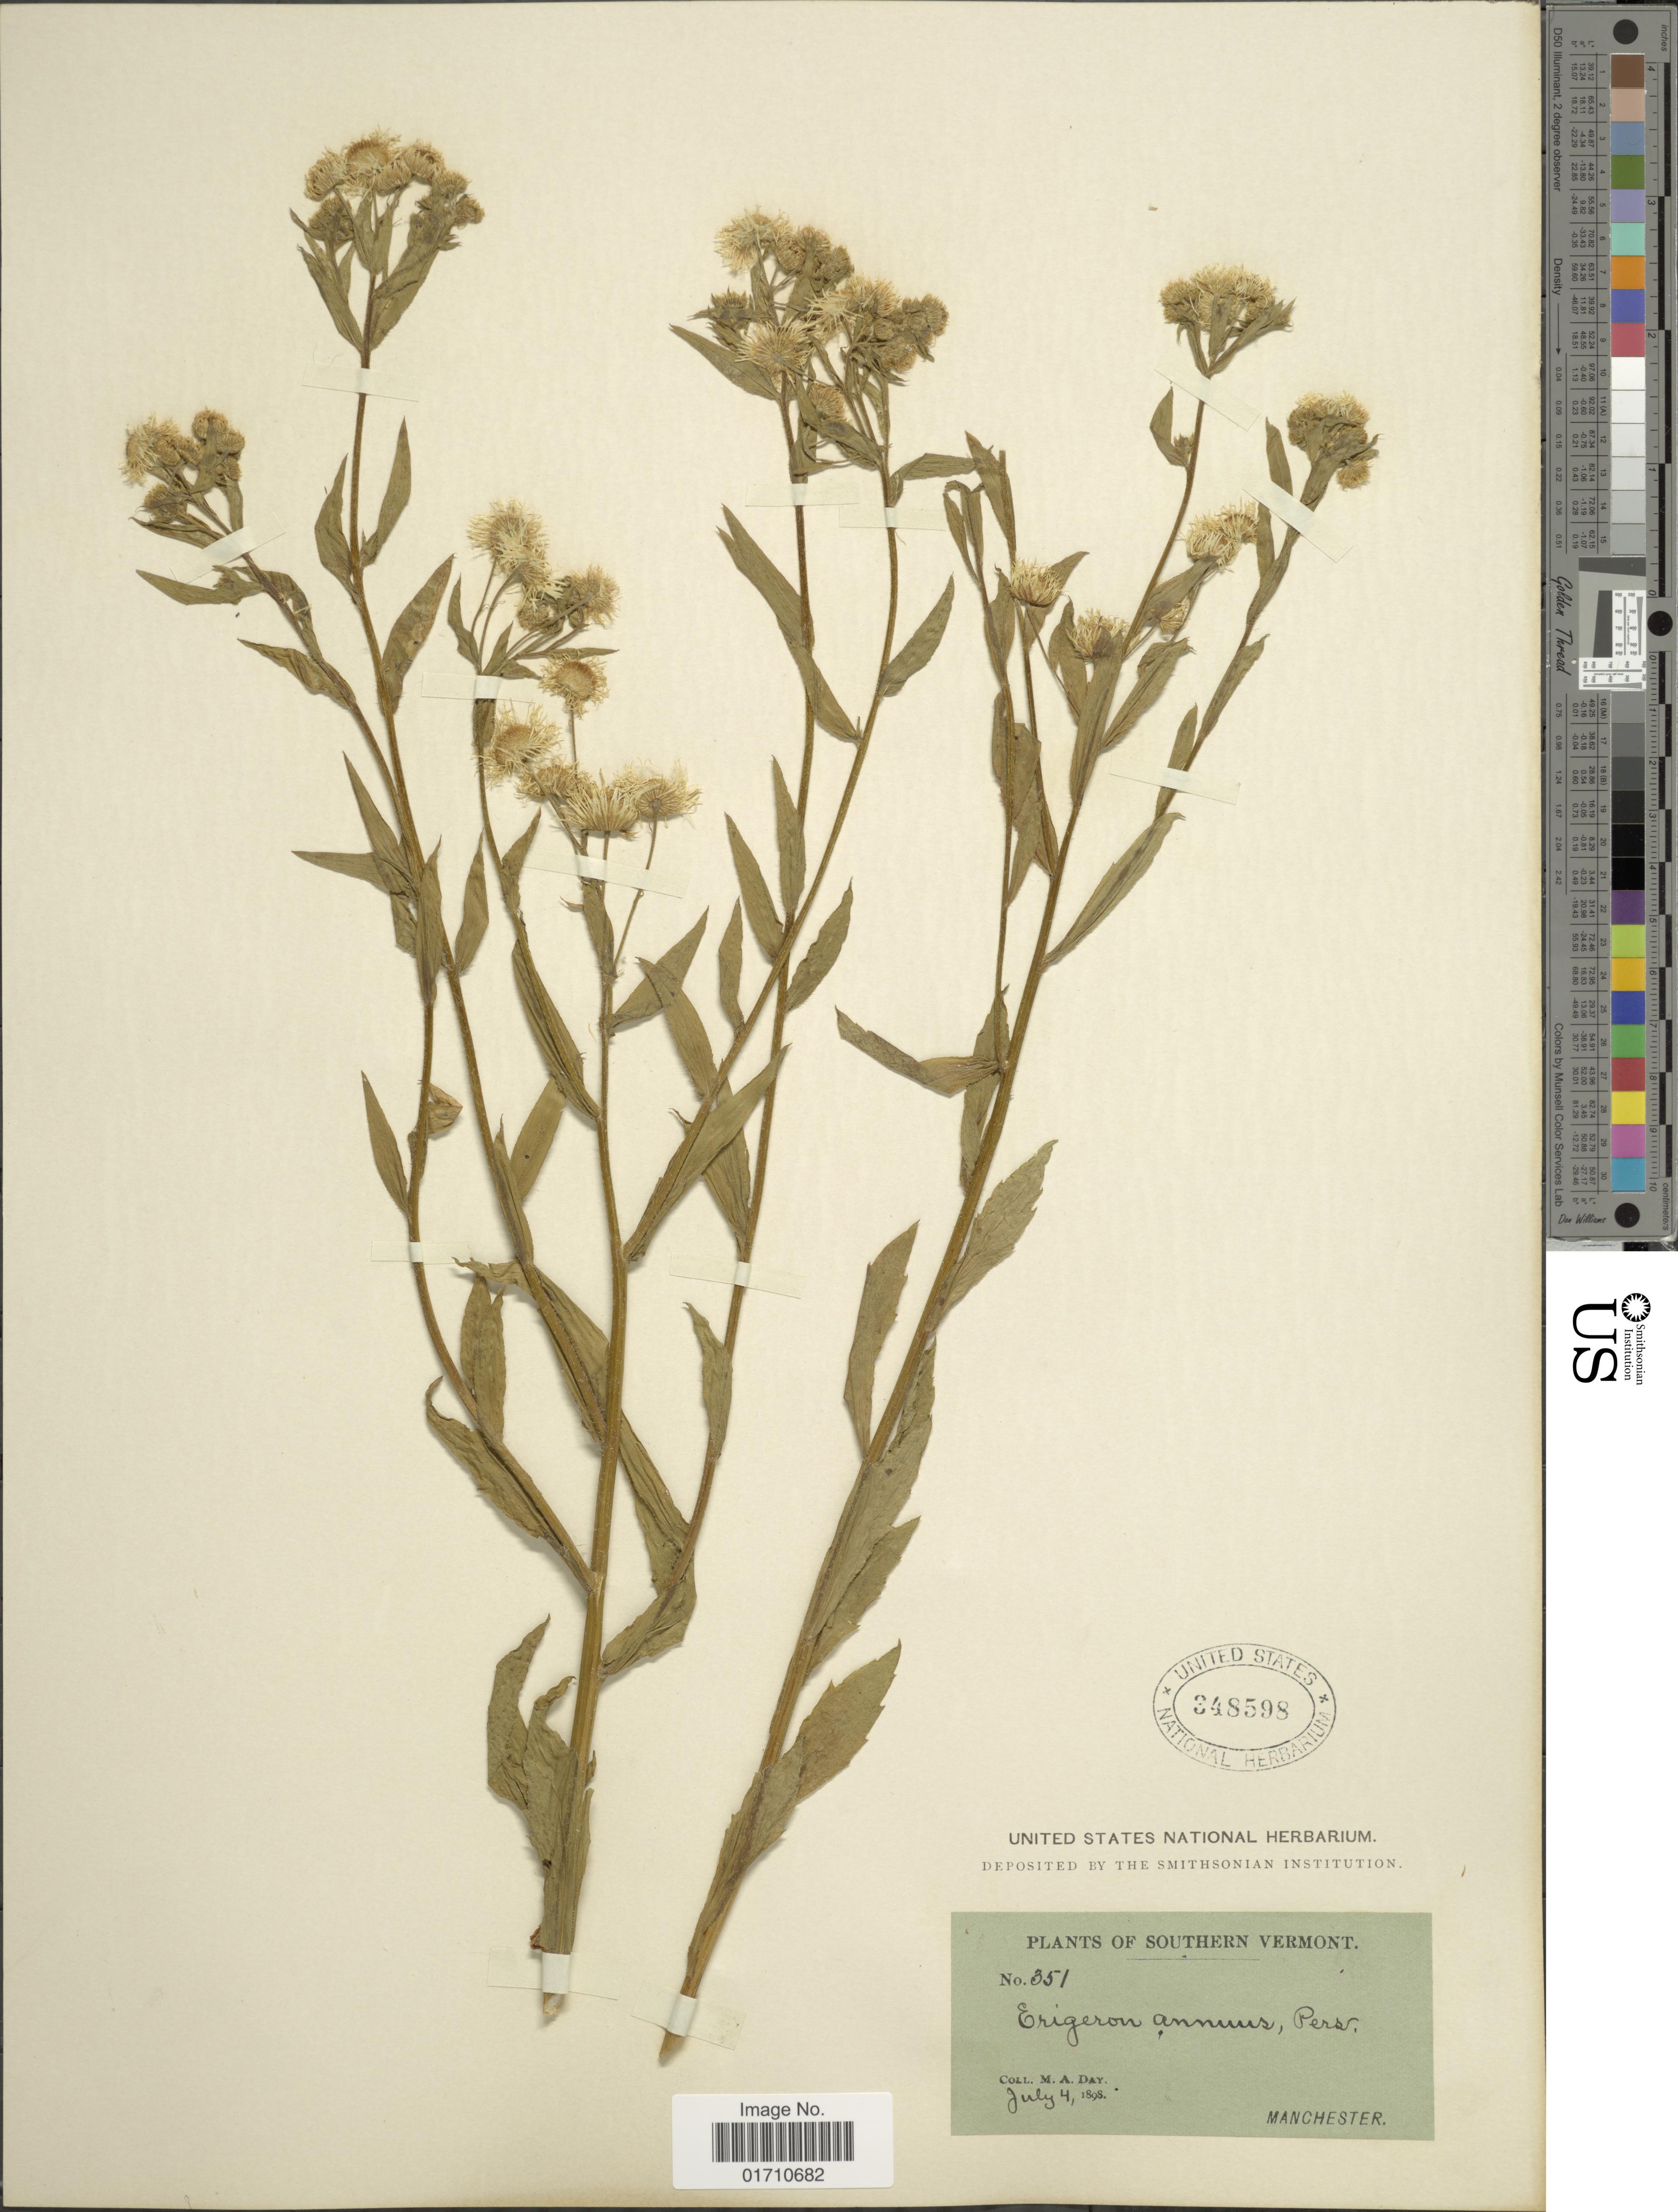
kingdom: Plantae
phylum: Tracheophyta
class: Magnoliopsida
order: Asterales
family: Asteraceae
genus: Erigeron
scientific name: Erigeron annuus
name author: (L.) Pers.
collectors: M. Day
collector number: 351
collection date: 1898-07-04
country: United States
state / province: Vermont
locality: Southern Vermont, Manchester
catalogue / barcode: US 348598